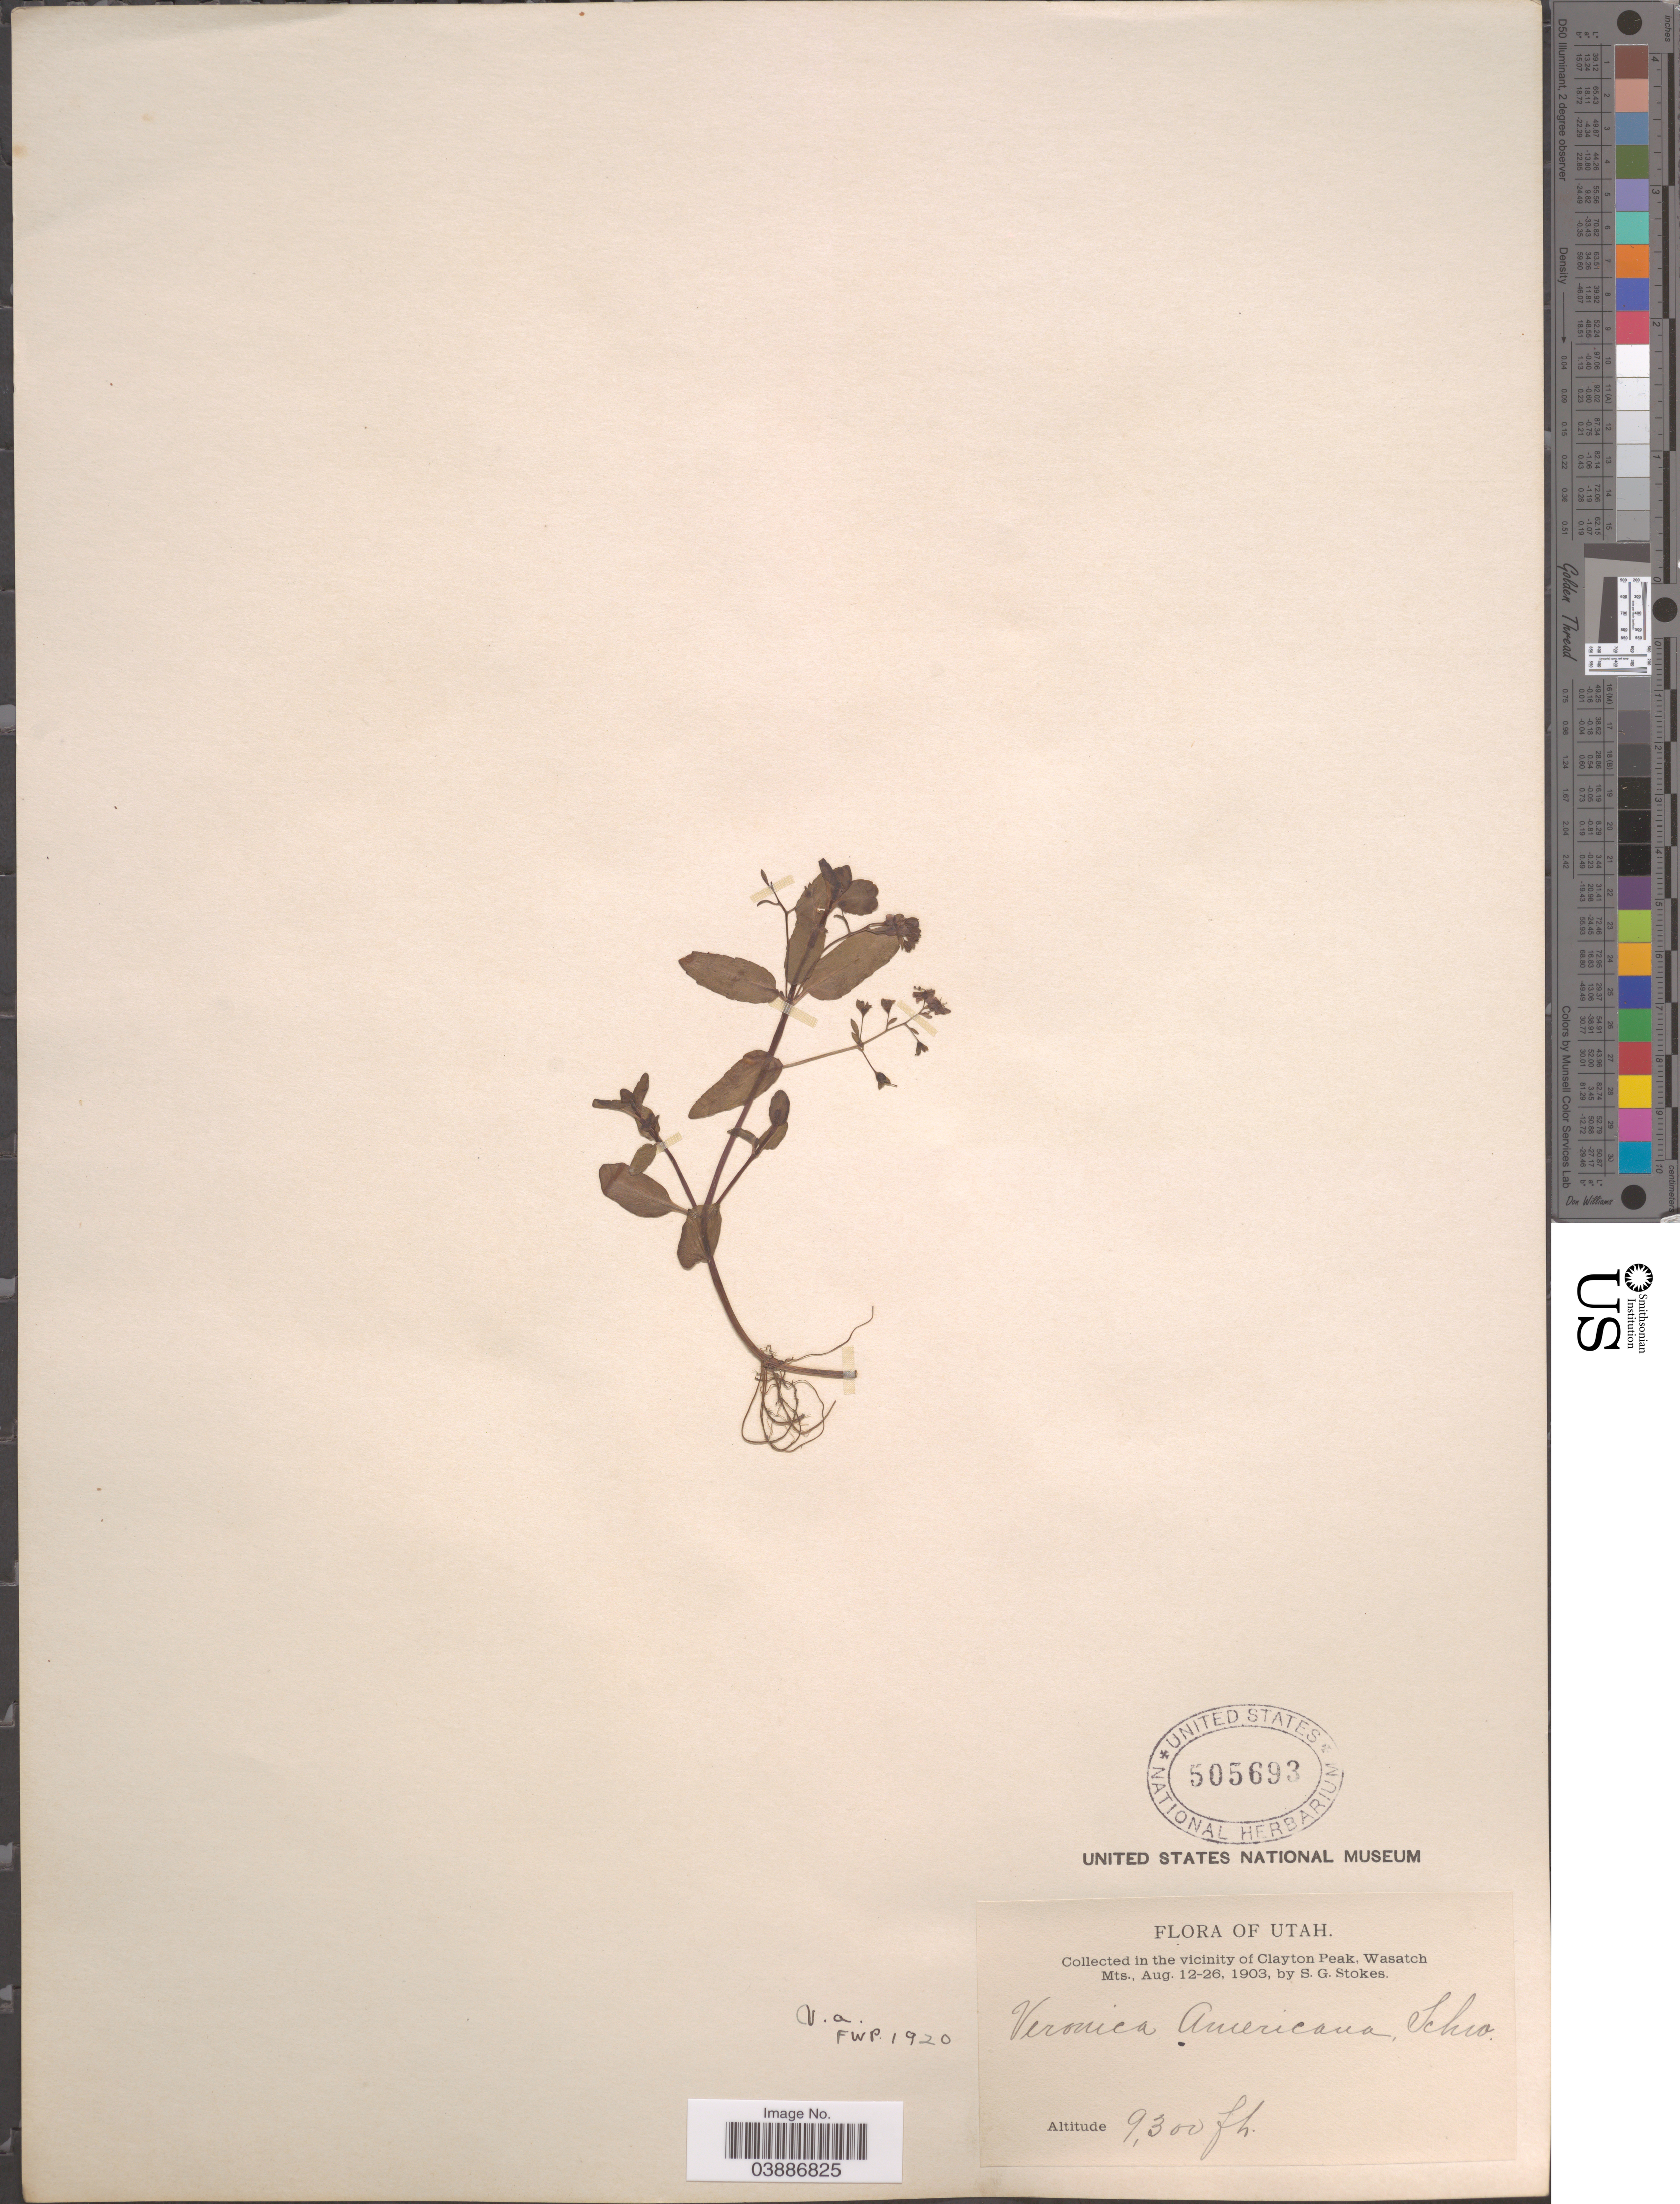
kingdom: Plantae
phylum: Tracheophyta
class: Magnoliopsida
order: Lamiales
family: Plantaginaceae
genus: Veronica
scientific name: Veronica americana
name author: Schwein. ex Benth.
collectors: S. G. Stokes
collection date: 1903-08-12/1903-08-26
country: United States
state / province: Utah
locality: In the vicinity of Clayton Peak, Wasatch Mts.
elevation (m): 2835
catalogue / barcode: US 505693